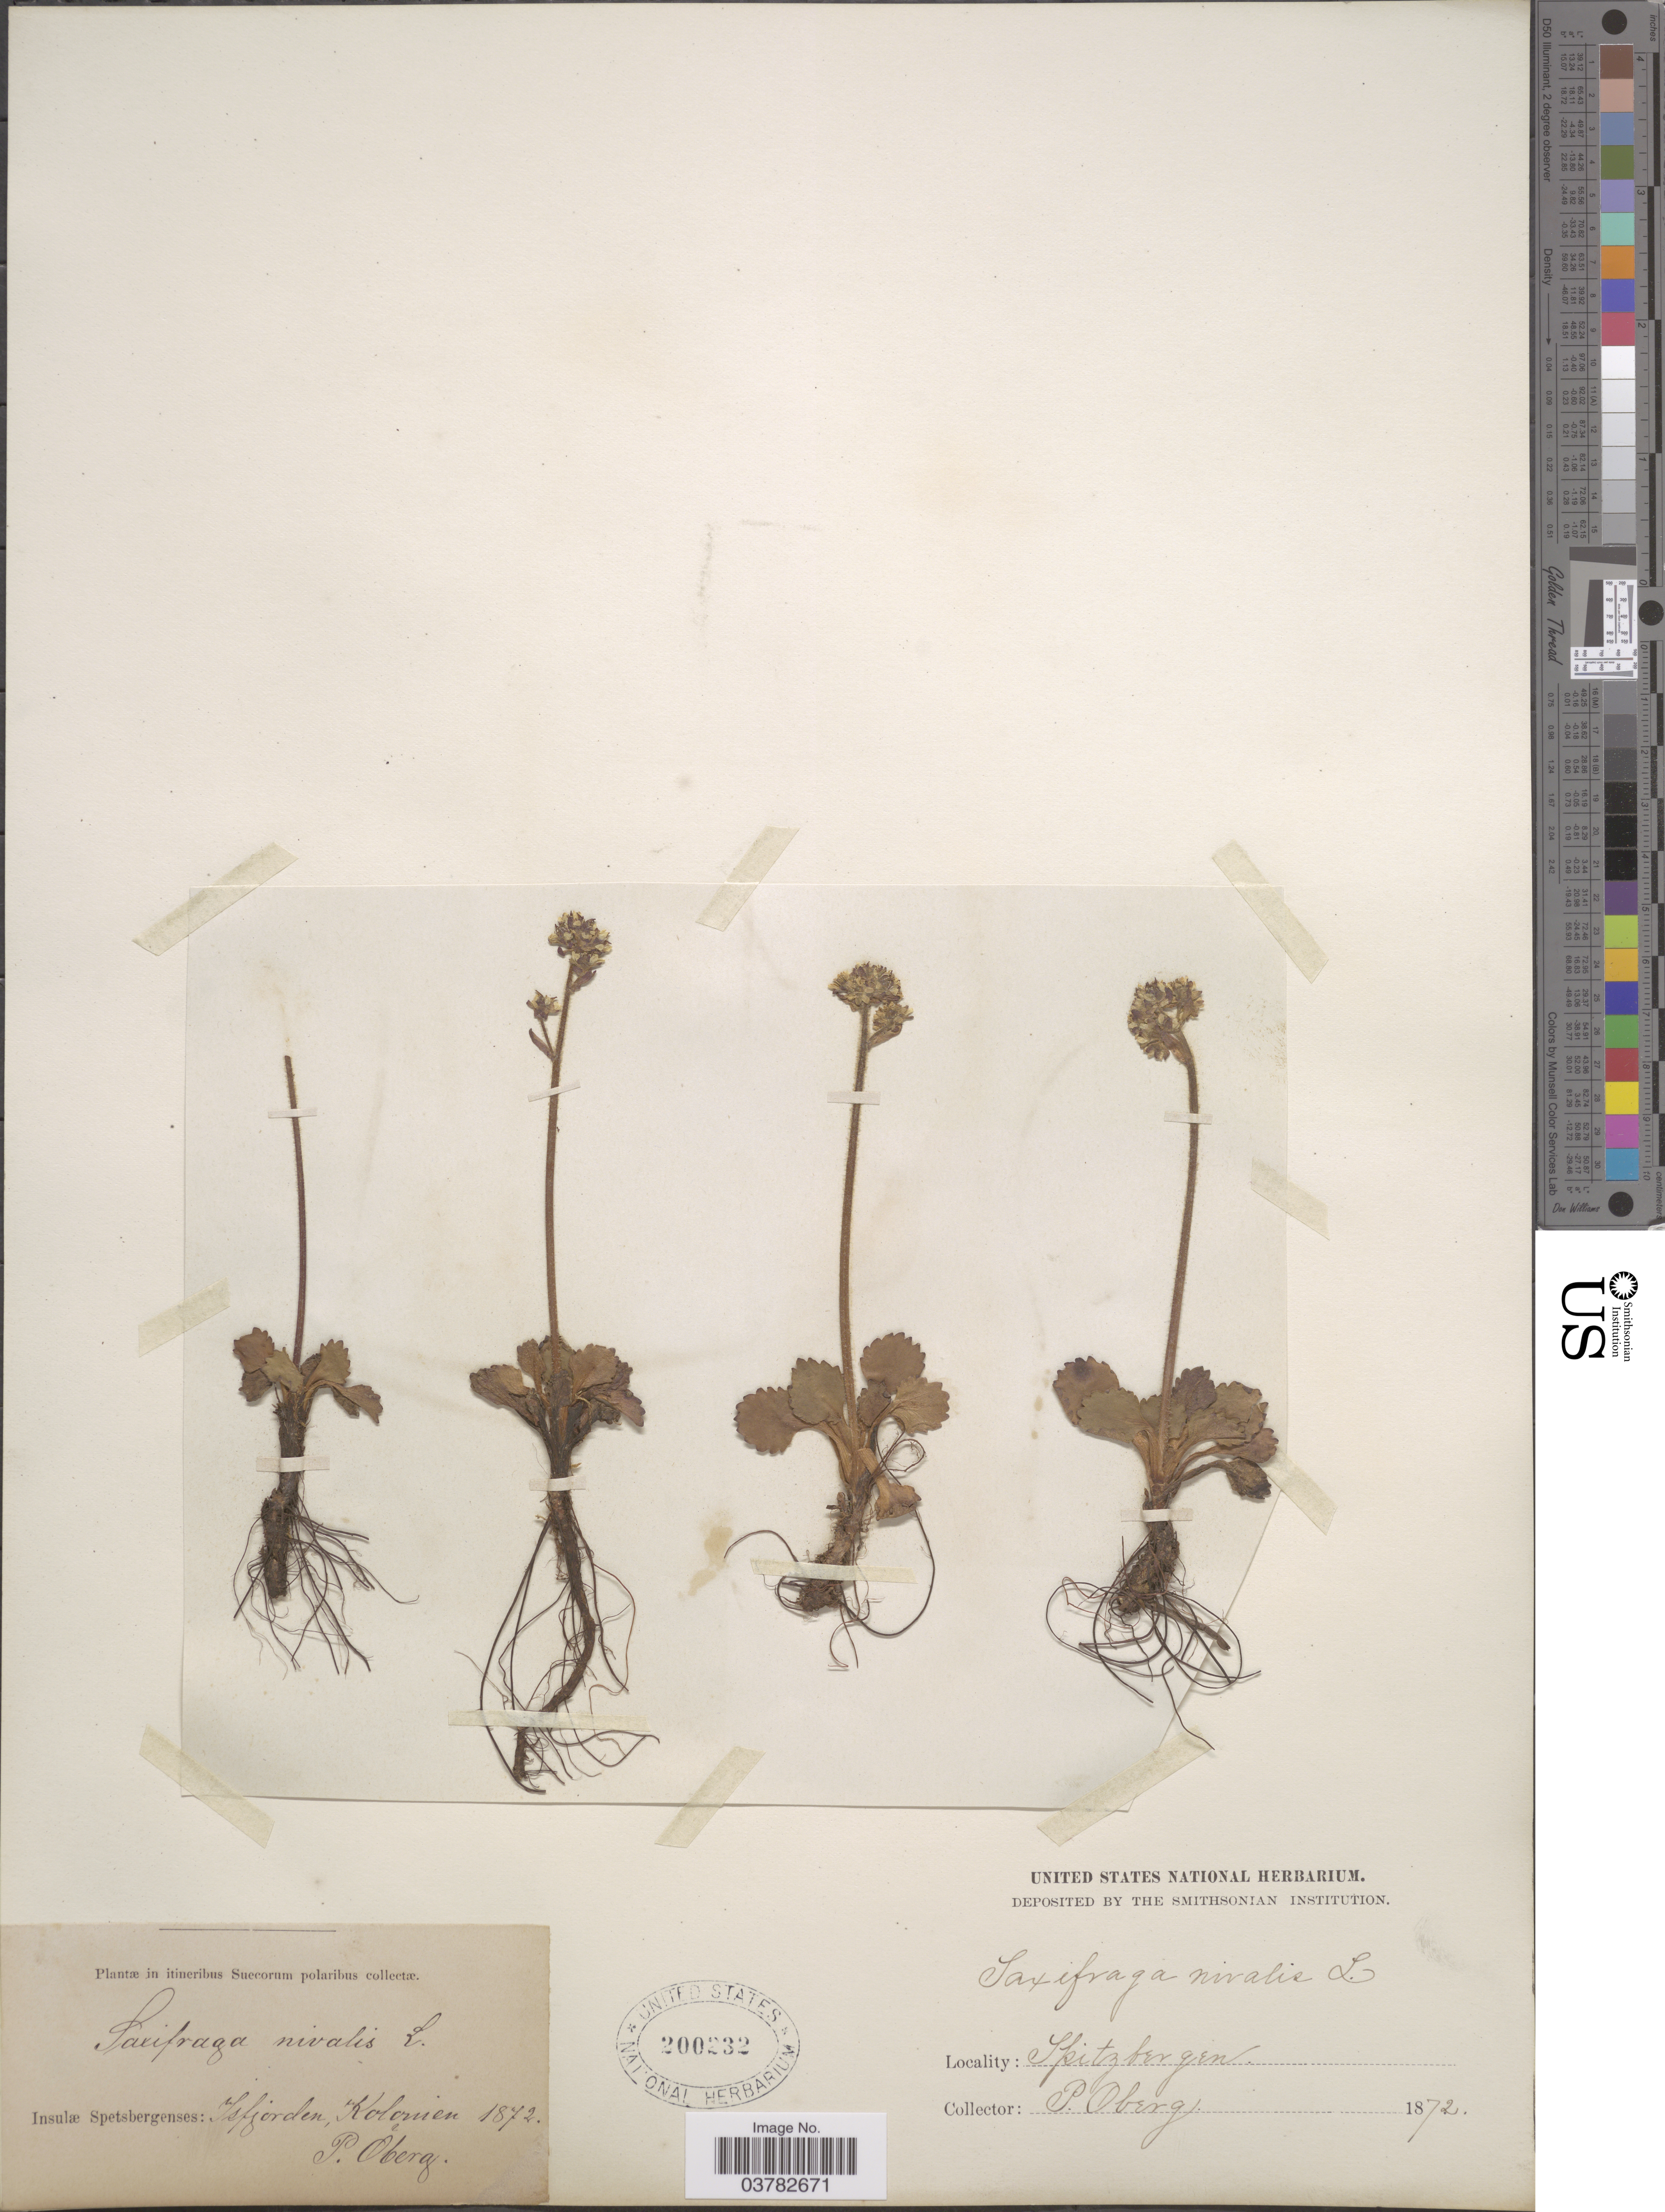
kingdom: Plantae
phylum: Tracheophyta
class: Magnoliopsida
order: Saxifragales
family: Saxifragaceae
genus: Micranthes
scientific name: Micranthes nivalis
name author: (L.) Small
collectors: P. Oberg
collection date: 1872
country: Norway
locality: In itineribus Suecorum polaribus. Insulæ Spetsbergenses: Isfjorden, Kolonien. Spitzbergen.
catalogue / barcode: US 200232